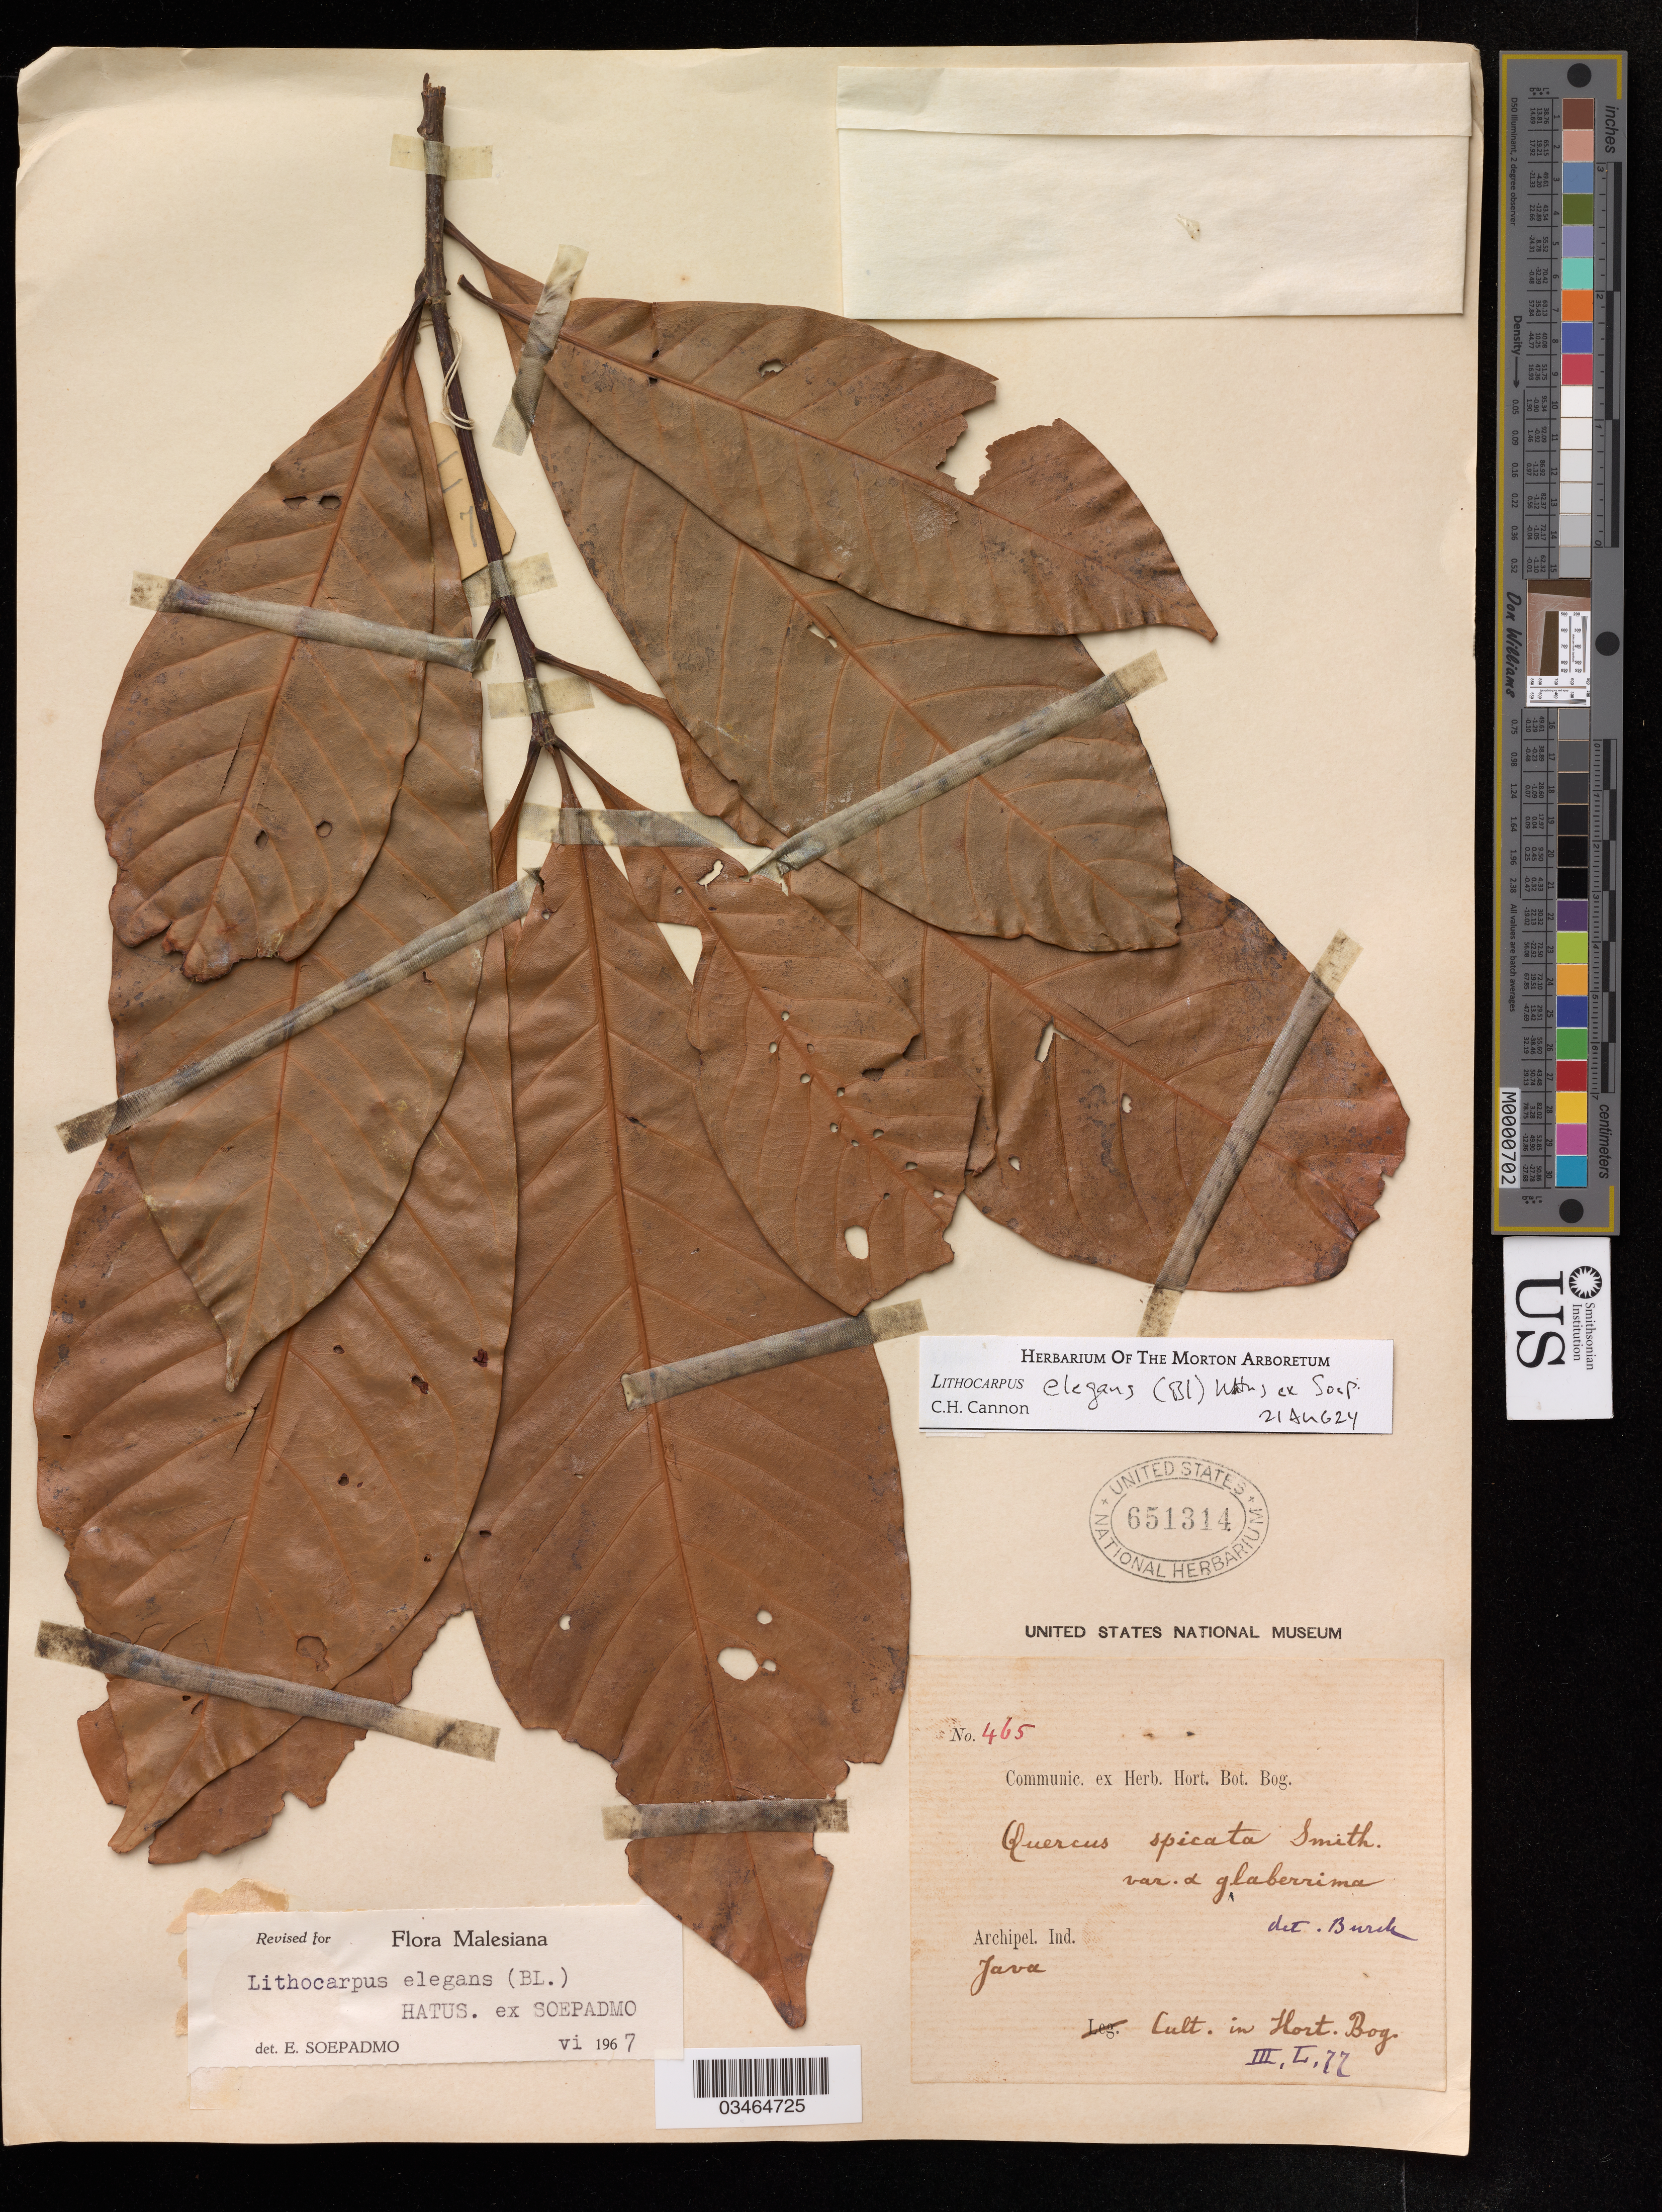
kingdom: Plantae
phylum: Tracheophyta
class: Magnoliopsida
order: Fagales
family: Fagaceae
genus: Lithocarpus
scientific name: Lithocarpus elegans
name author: (Blume) Hatus. ex Soepadmo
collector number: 465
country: Indonesia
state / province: Java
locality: Archipel. Ind. In Hort. Bog.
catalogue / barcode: US 651314